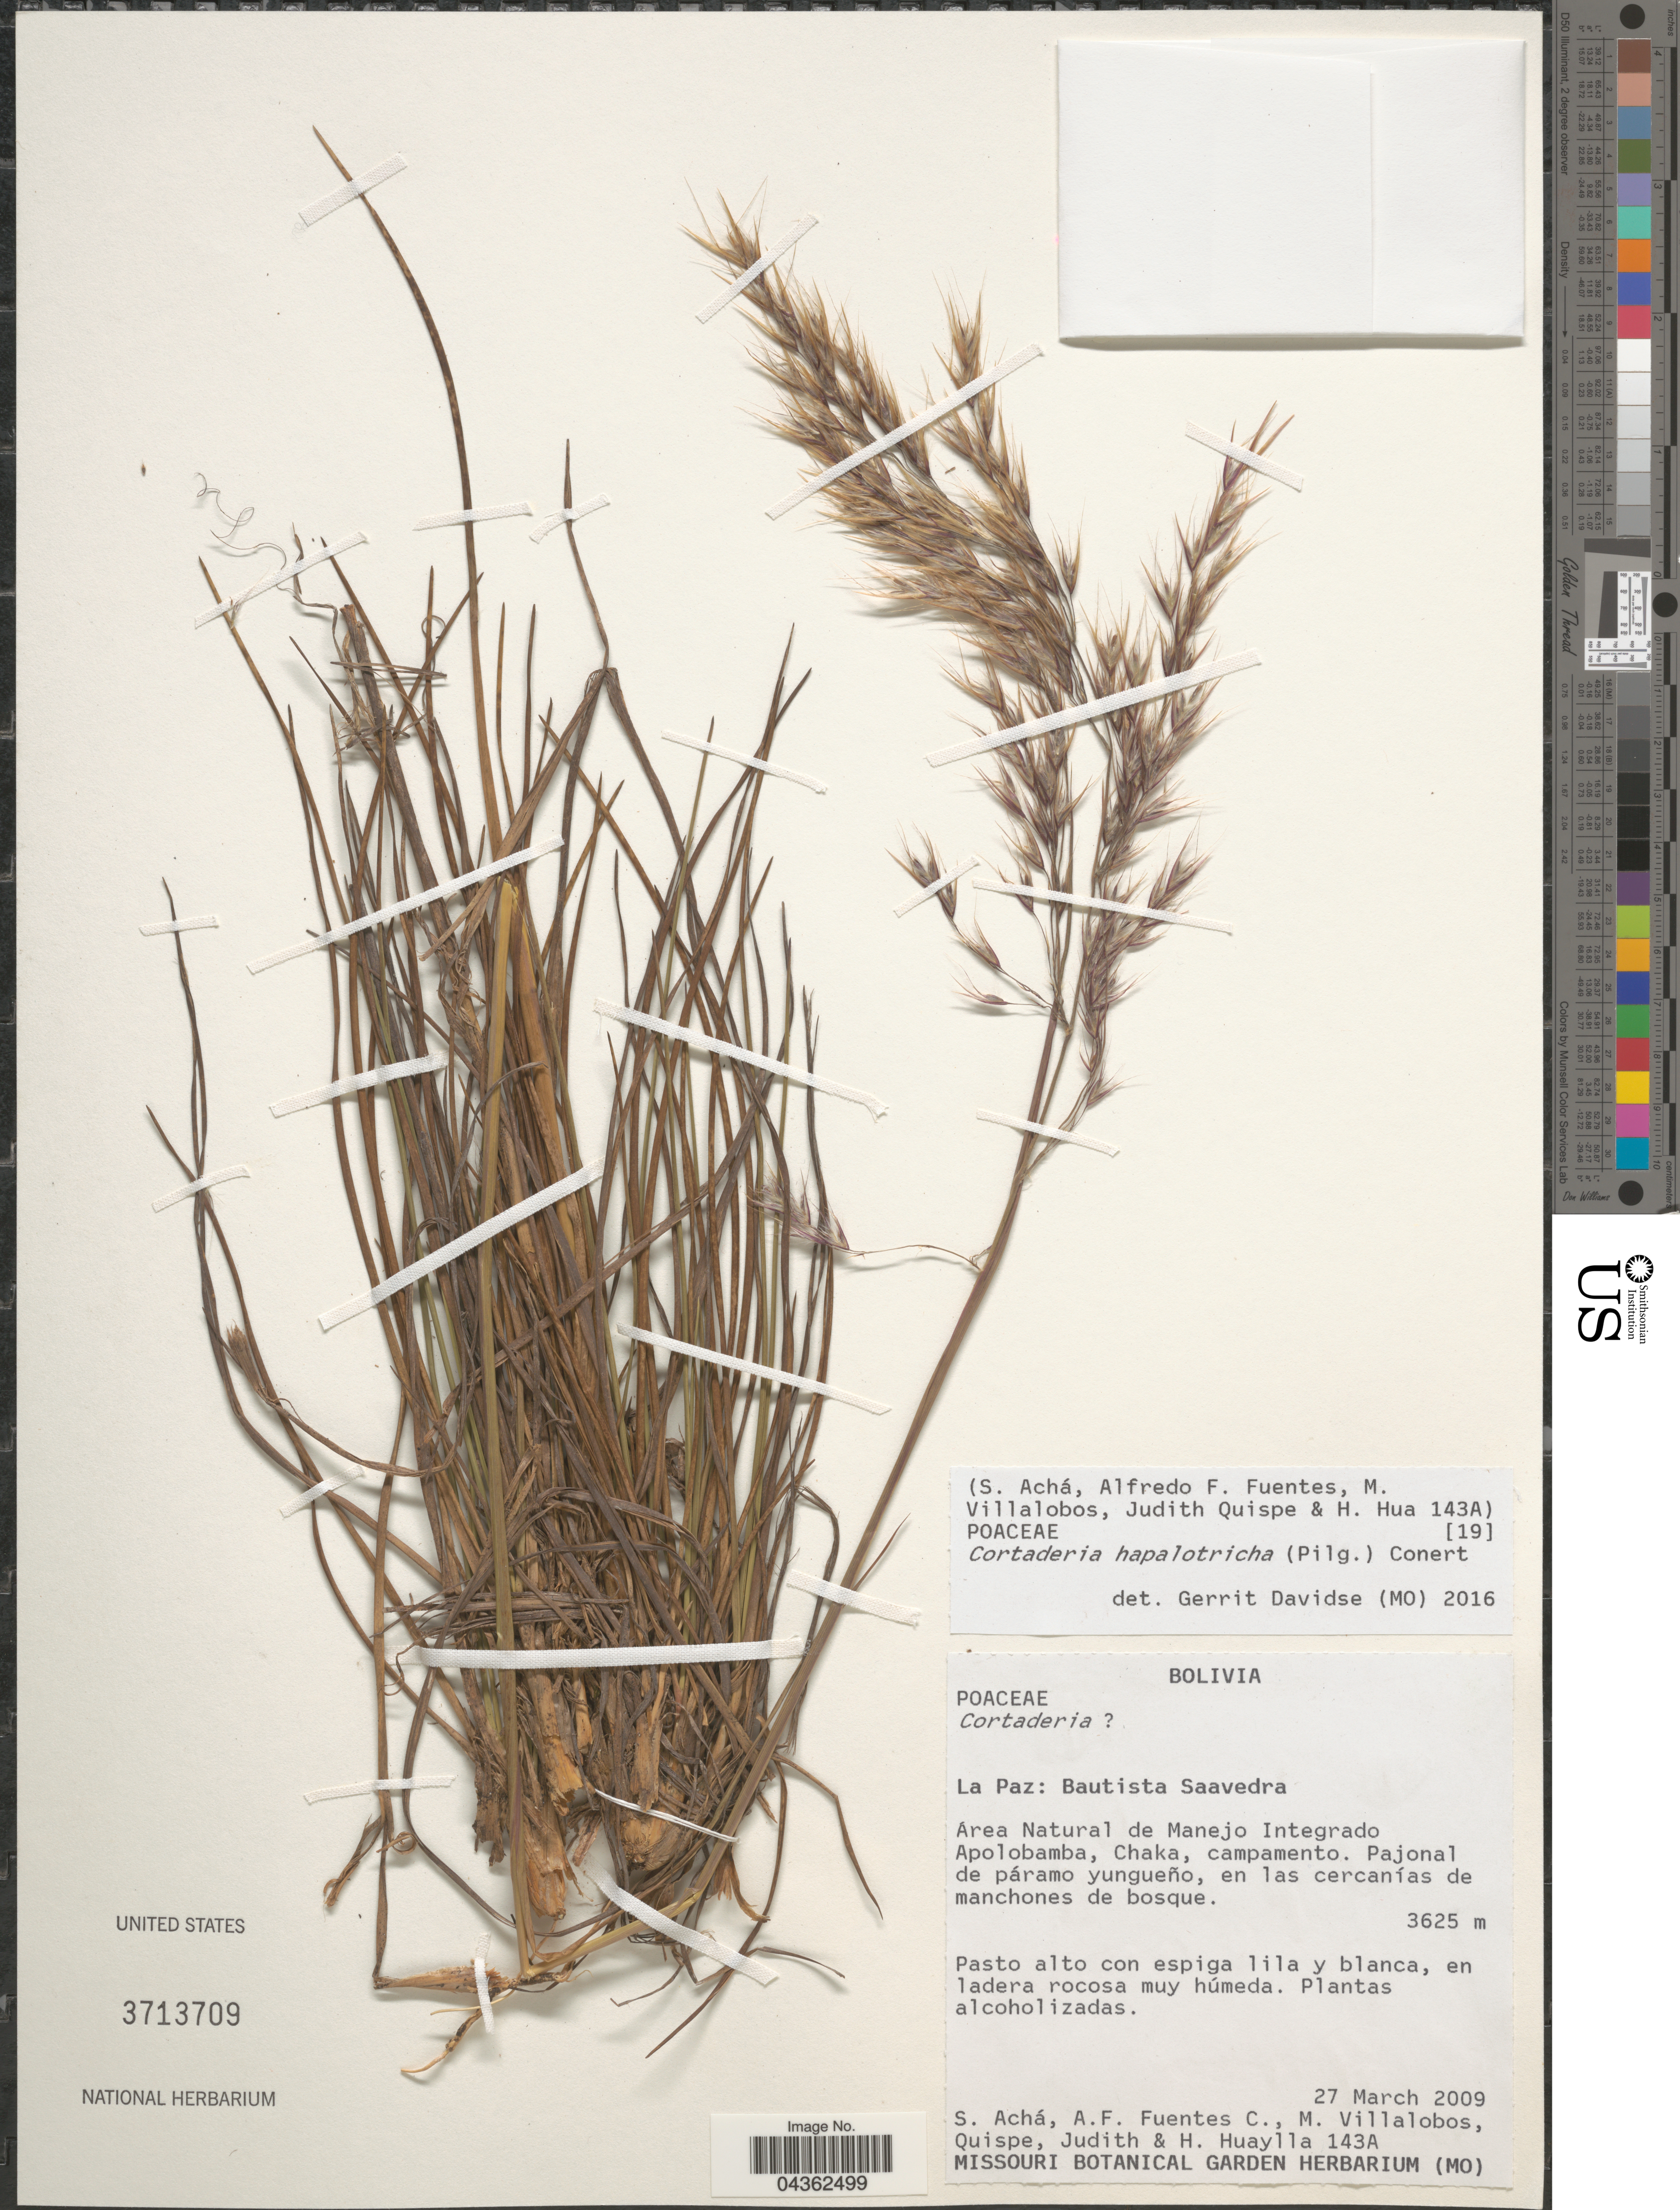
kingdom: Plantae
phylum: Tracheophyta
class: Liliopsida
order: Poales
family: Poaceae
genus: Cortaderia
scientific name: Cortaderia hapalotricha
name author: (Pilg.) Conert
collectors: S. Acha, A. F. Fuentes C., M. Villalobos, Quispe & et al.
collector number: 143A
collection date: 2009-03-27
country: Bolivia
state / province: La Paz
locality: Bautista Saavedra. Area Natural de Manejo Integrado Apolobamba, Chaka, campamento.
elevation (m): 3625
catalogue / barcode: US 3713709